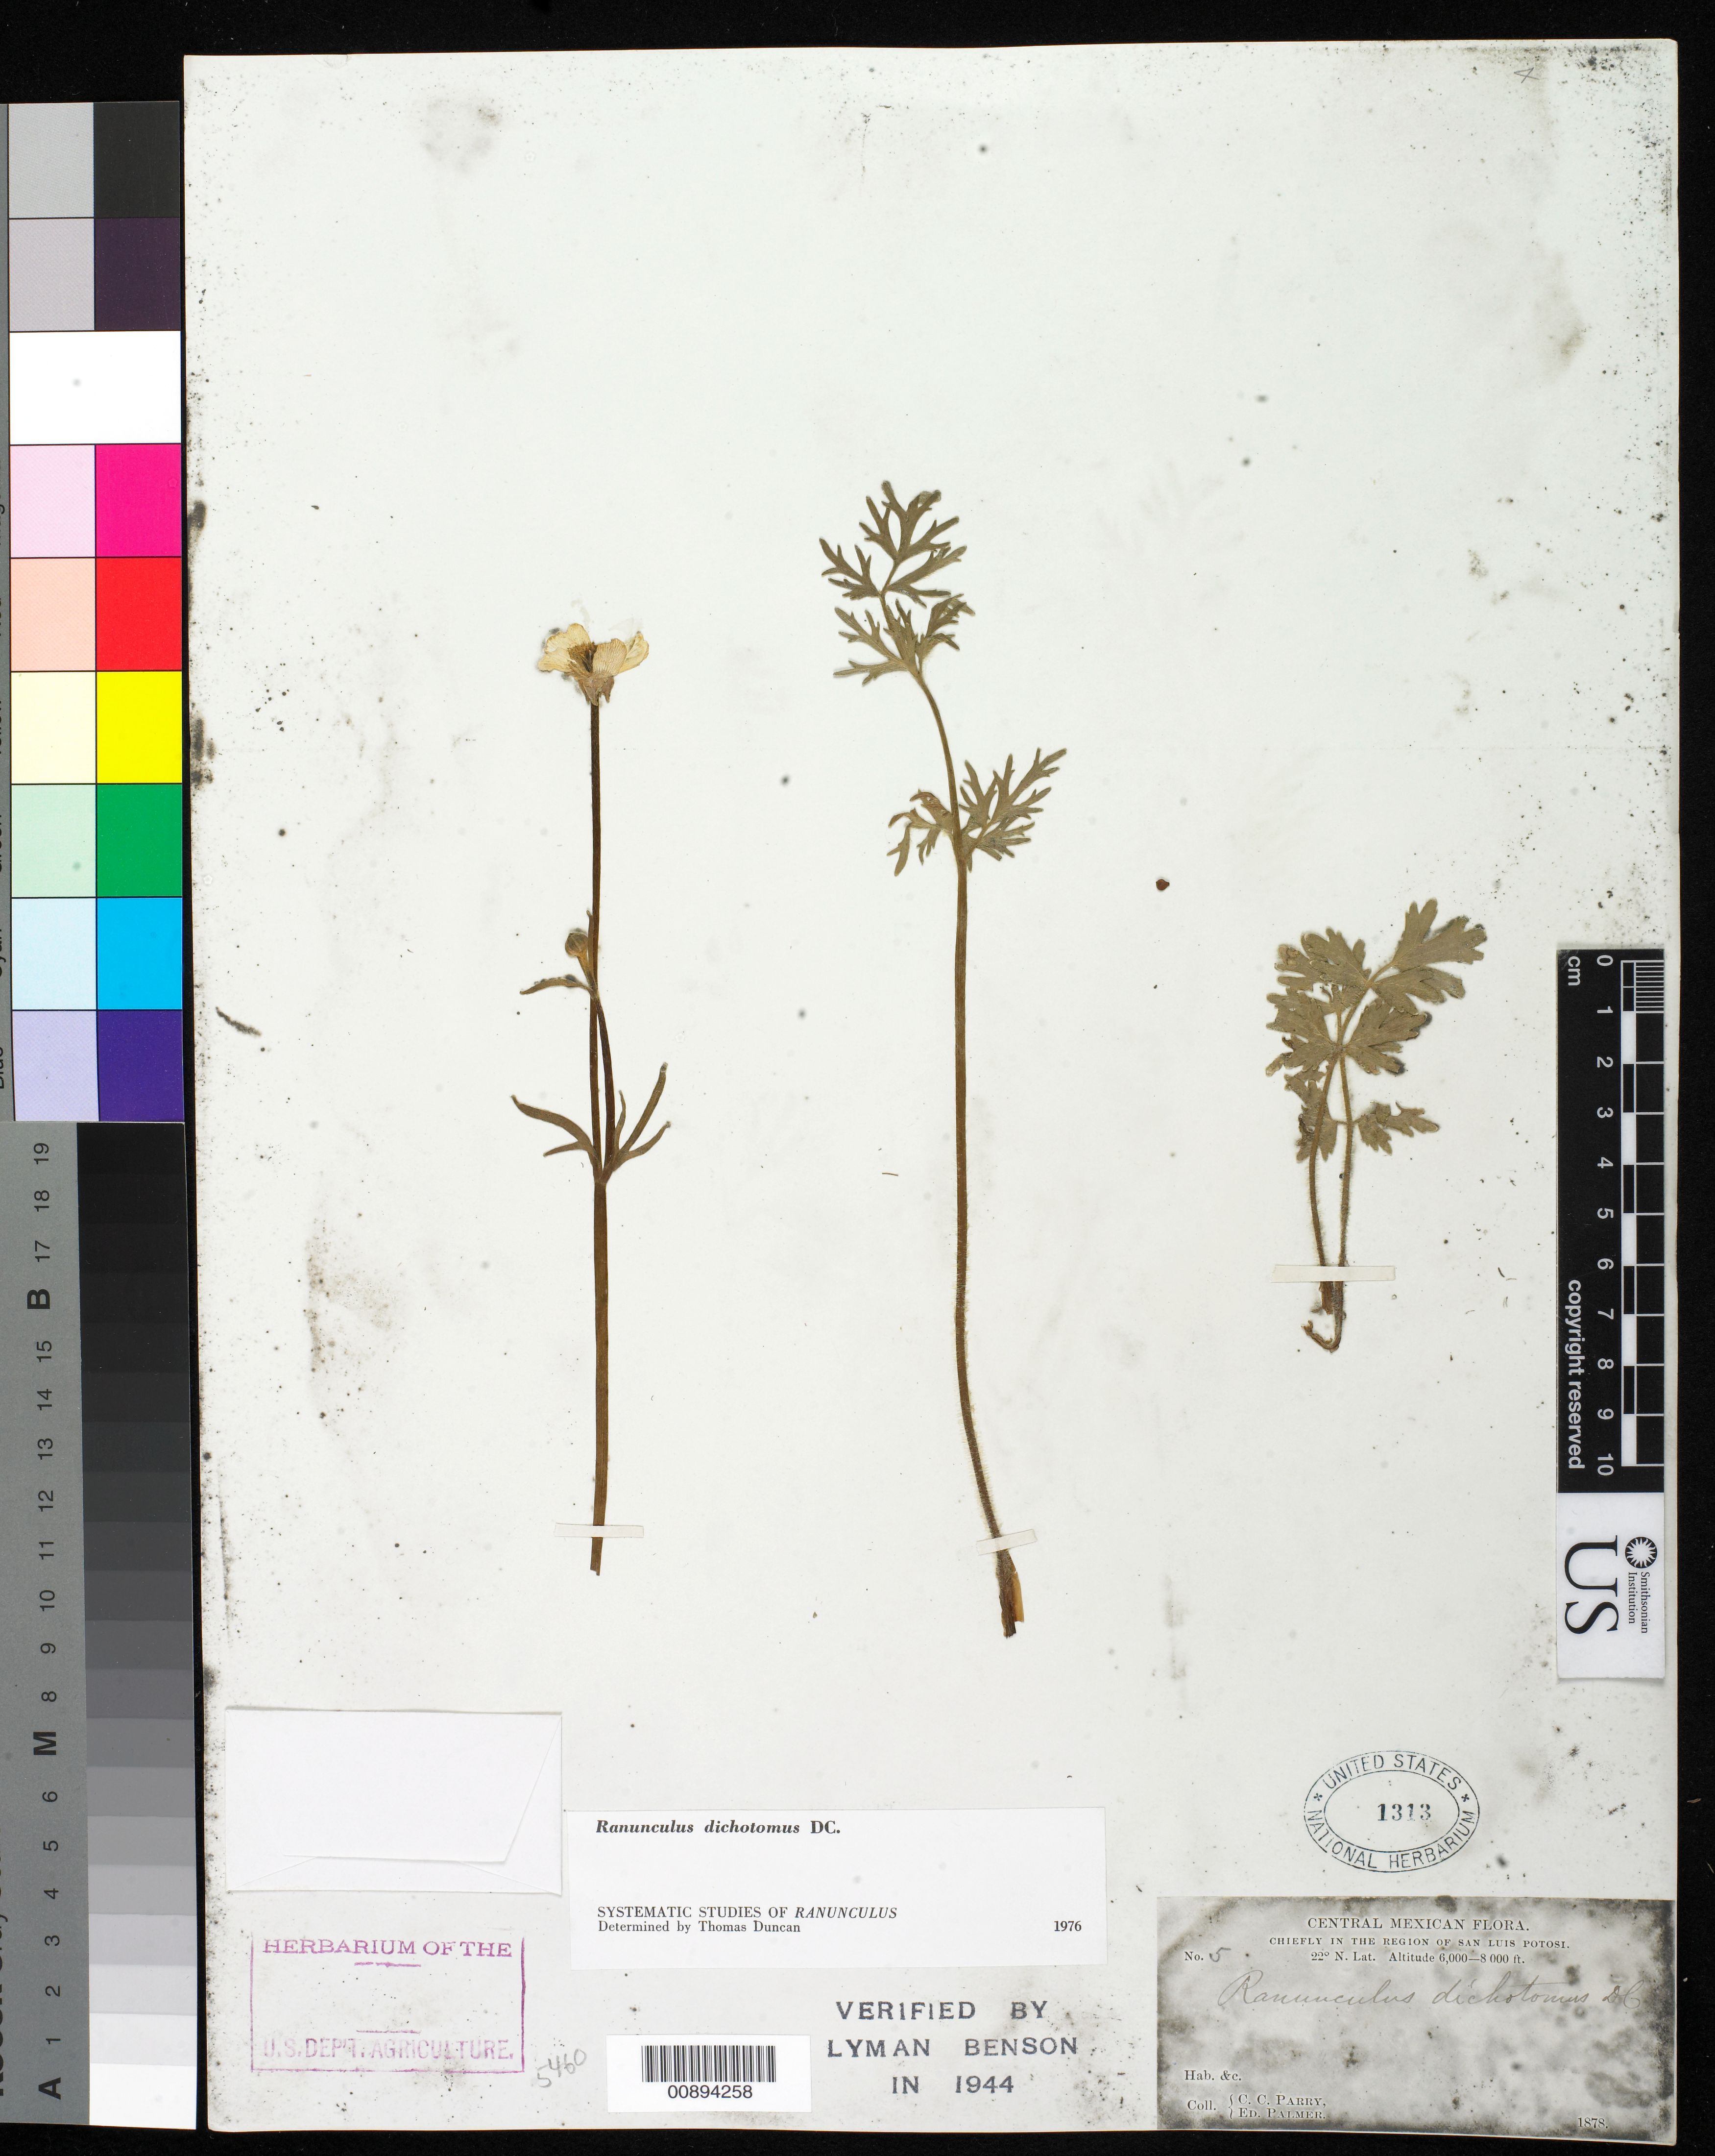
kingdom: Plantae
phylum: Tracheophyta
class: Magnoliopsida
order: Ranunculales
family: Ranunculaceae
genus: Ranunculus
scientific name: Ranunculus dichotomus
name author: Moc. & Sessé ex DC.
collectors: C. C. Parry & E. Palmer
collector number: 5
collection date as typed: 1878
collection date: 1878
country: Mexico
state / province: San Luis Potosí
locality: Chiefly in the region of San Luis Potosí.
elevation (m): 1829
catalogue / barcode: US 1313